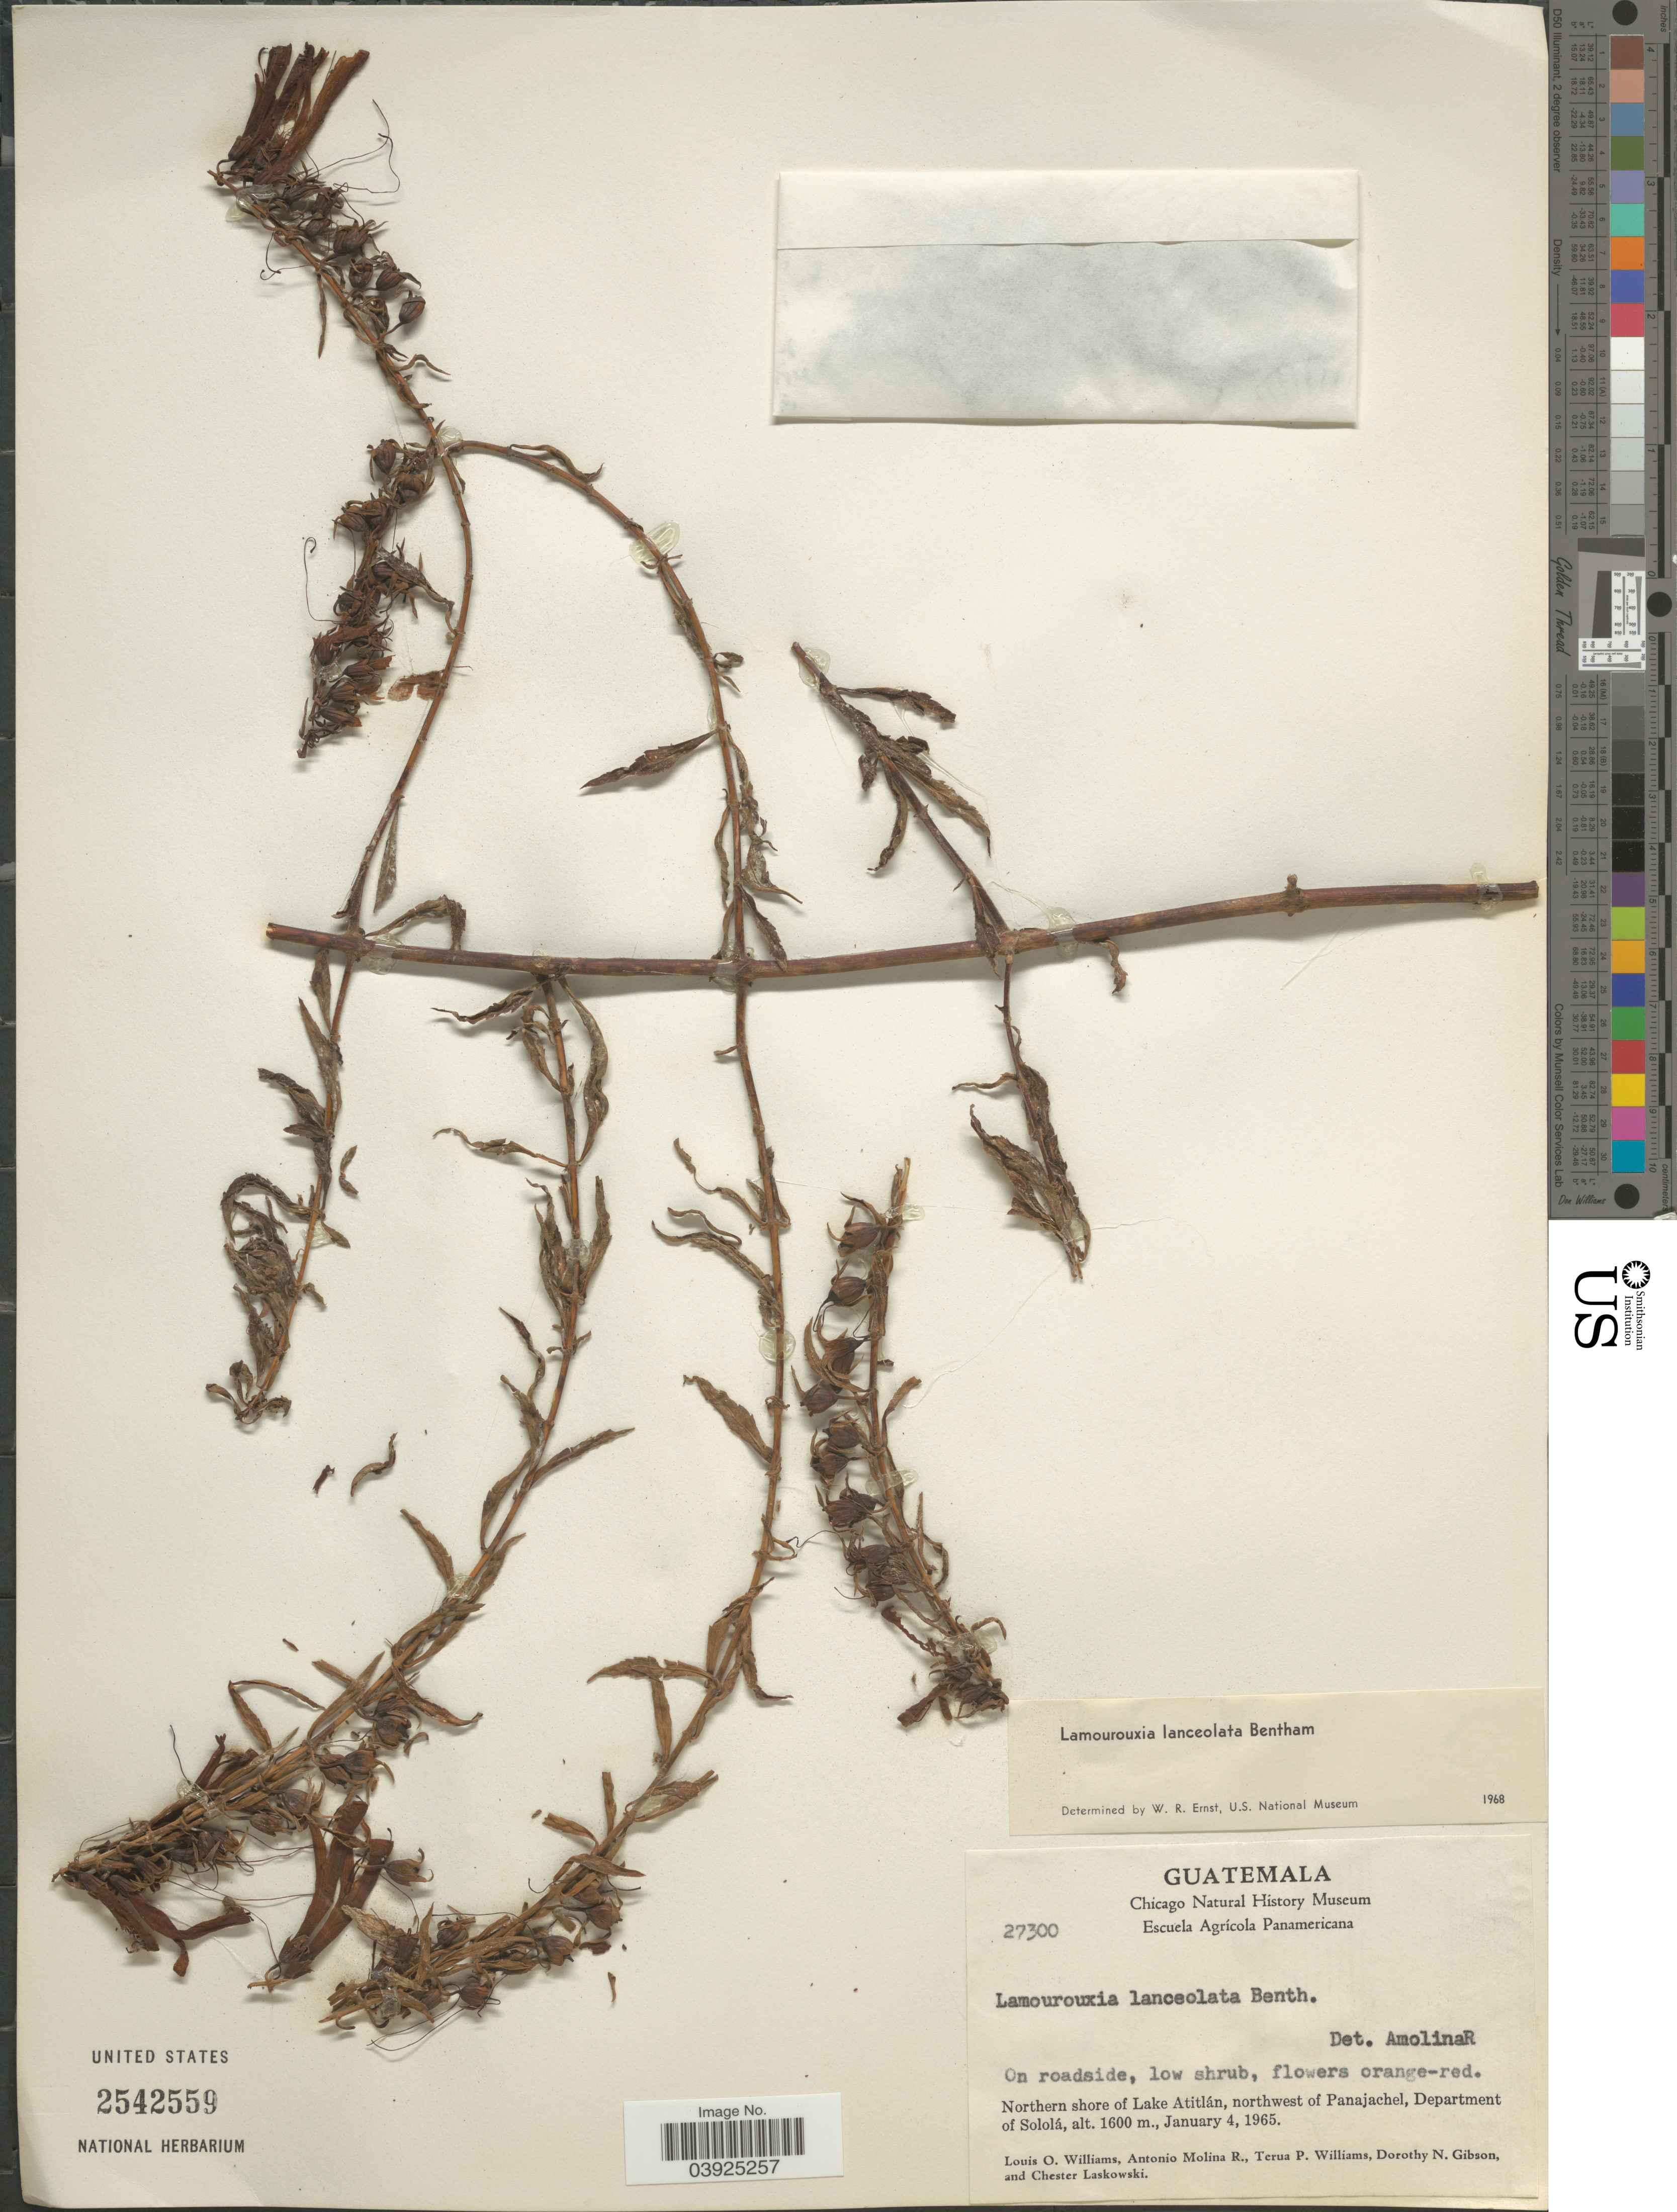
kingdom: Plantae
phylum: Tracheophyta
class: Magnoliopsida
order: Lamiales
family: Orobanchaceae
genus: Lamourouxia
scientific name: Lamourouxia lanceolata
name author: Benth.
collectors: L. O. Williams, A. Molina R., T. Williams, D. N. Gibson & C. Laskowski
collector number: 27300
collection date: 1965-01-04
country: Guatemala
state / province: Solola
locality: Northern shore of Lake Atitlán, northwest of Panajachel, Department of Sololá.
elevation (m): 1600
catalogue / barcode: US 2542559